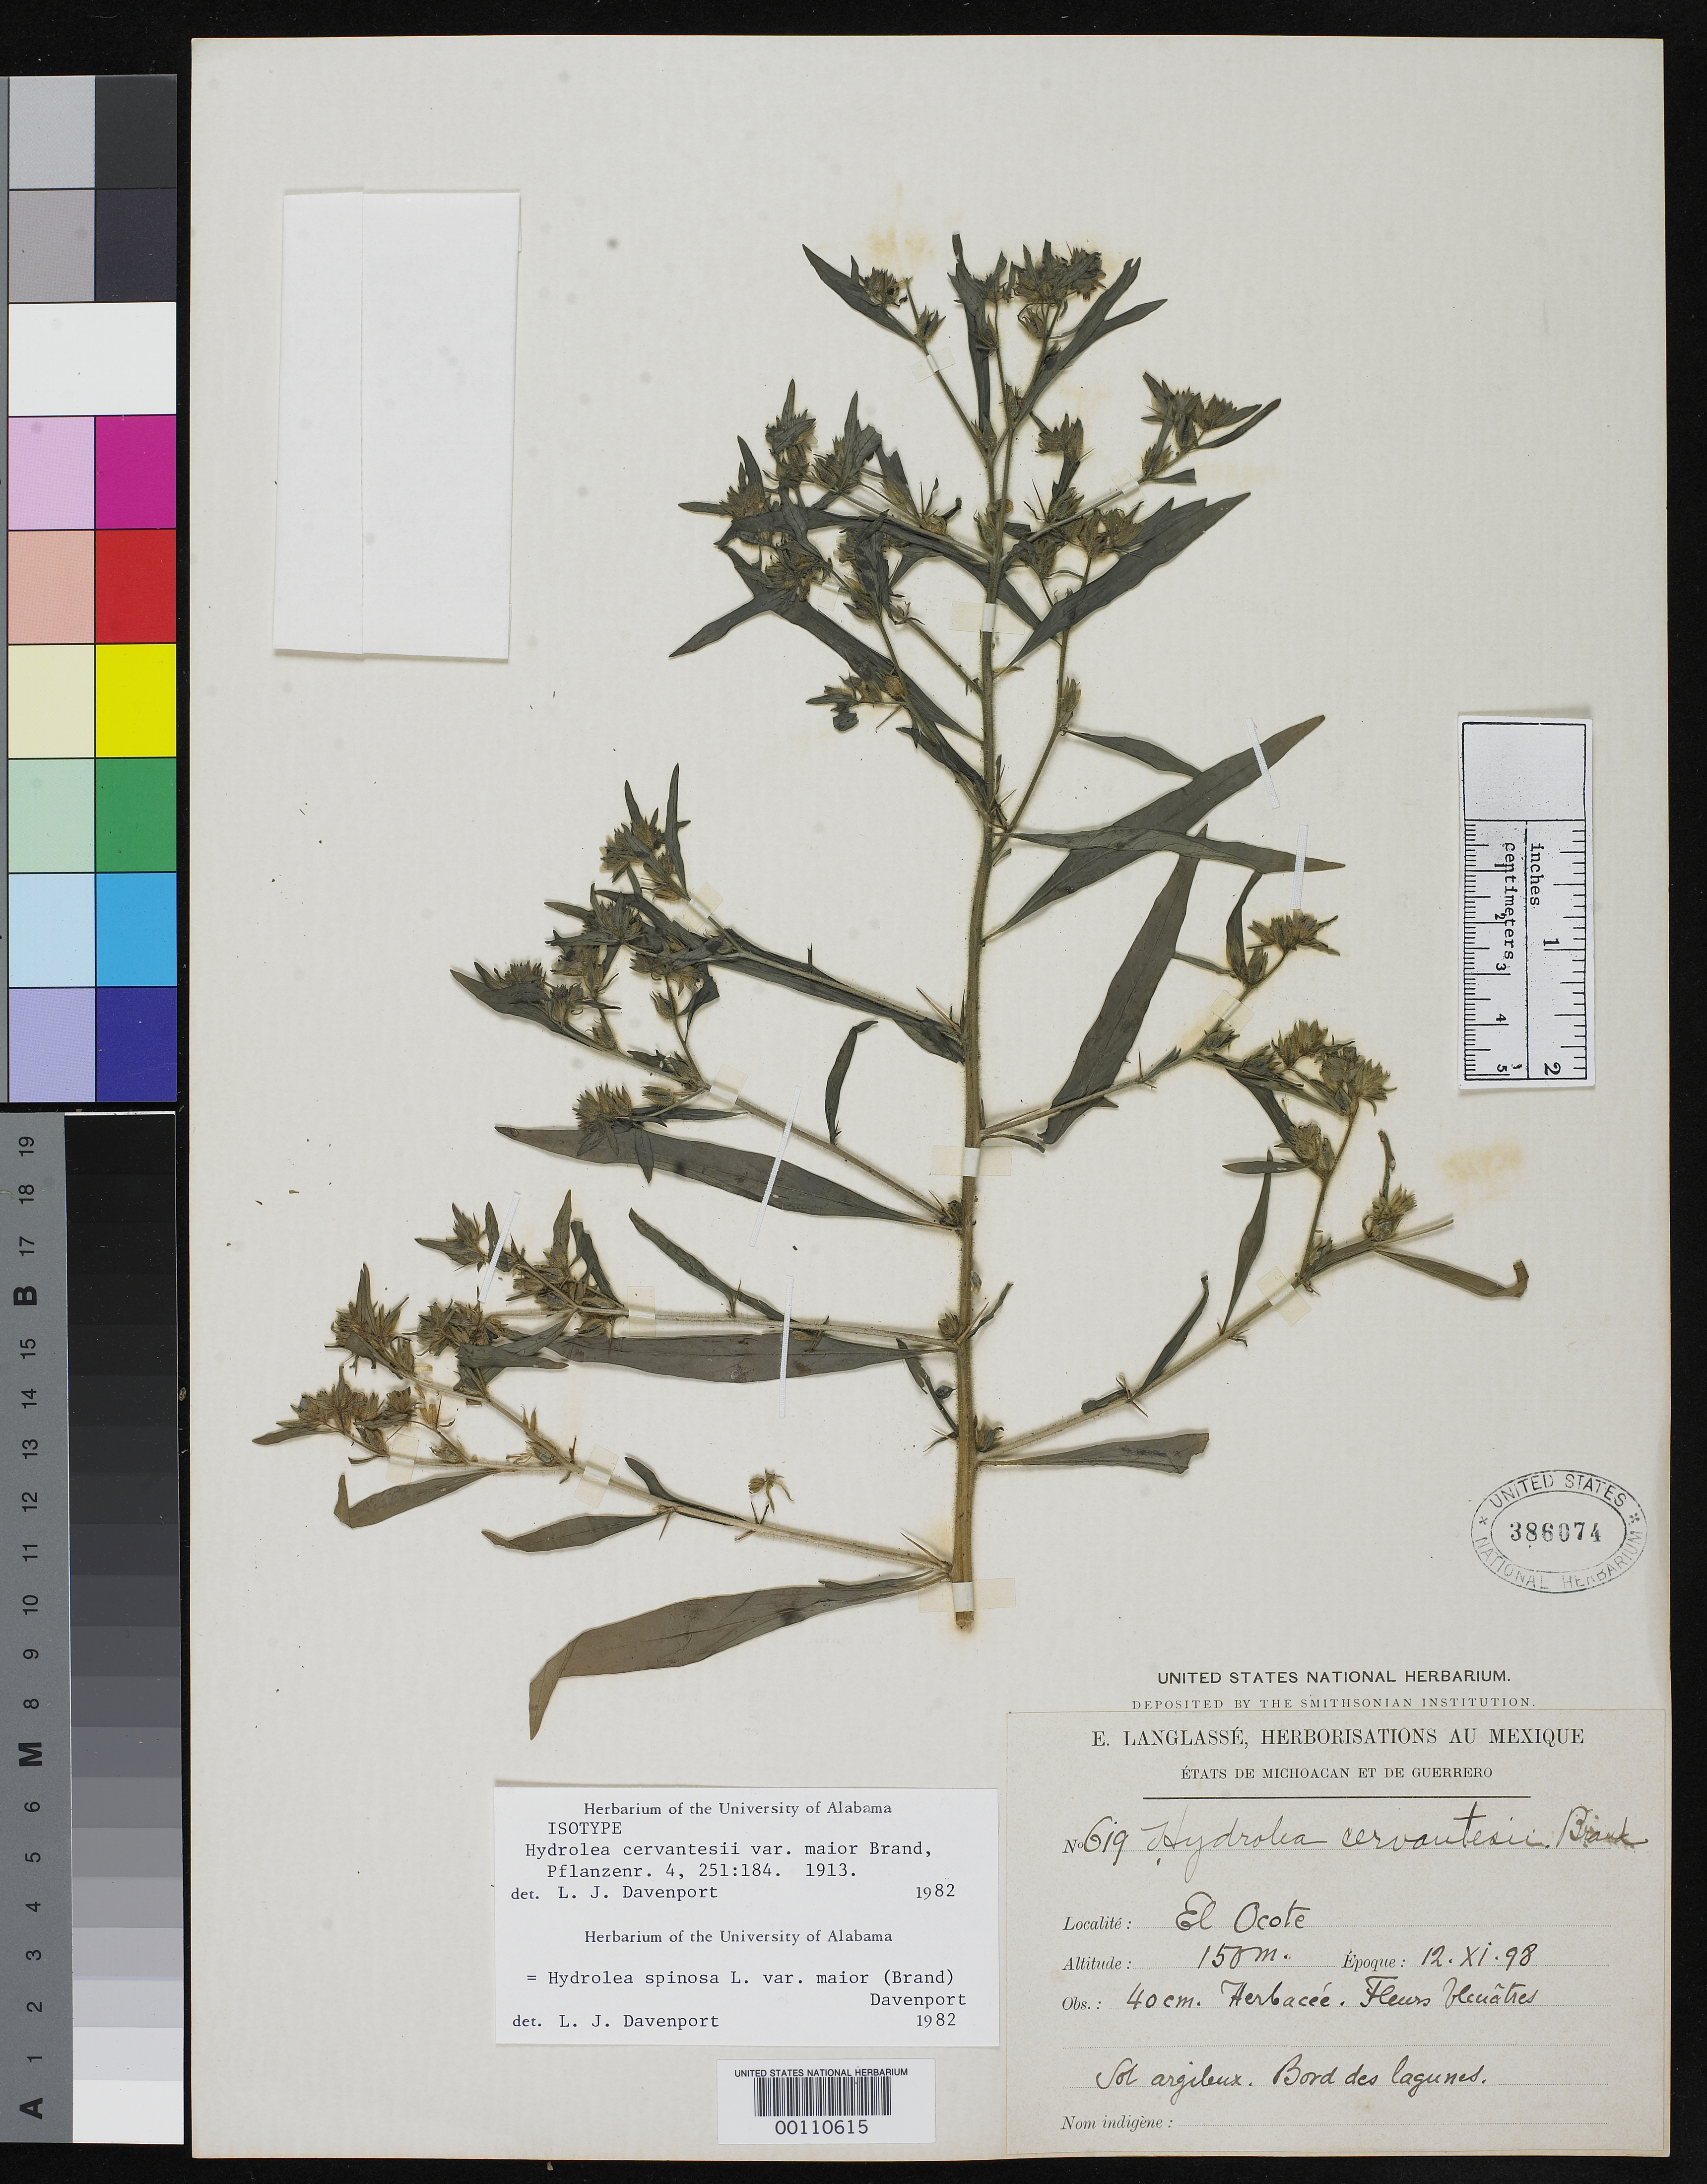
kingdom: Plantae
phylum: Tracheophyta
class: Magnoliopsida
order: Solanales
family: Hydroleaceae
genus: Hydrolea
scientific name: Hydrolea cervantesii var. maior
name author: Brandegee in Engl.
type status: Isotype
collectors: E. Langlassé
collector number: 619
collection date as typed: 12 Nov 1898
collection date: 1898-11-12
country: Mexico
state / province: Guerrero / Michoacán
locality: El Ocote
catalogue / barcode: US 386074